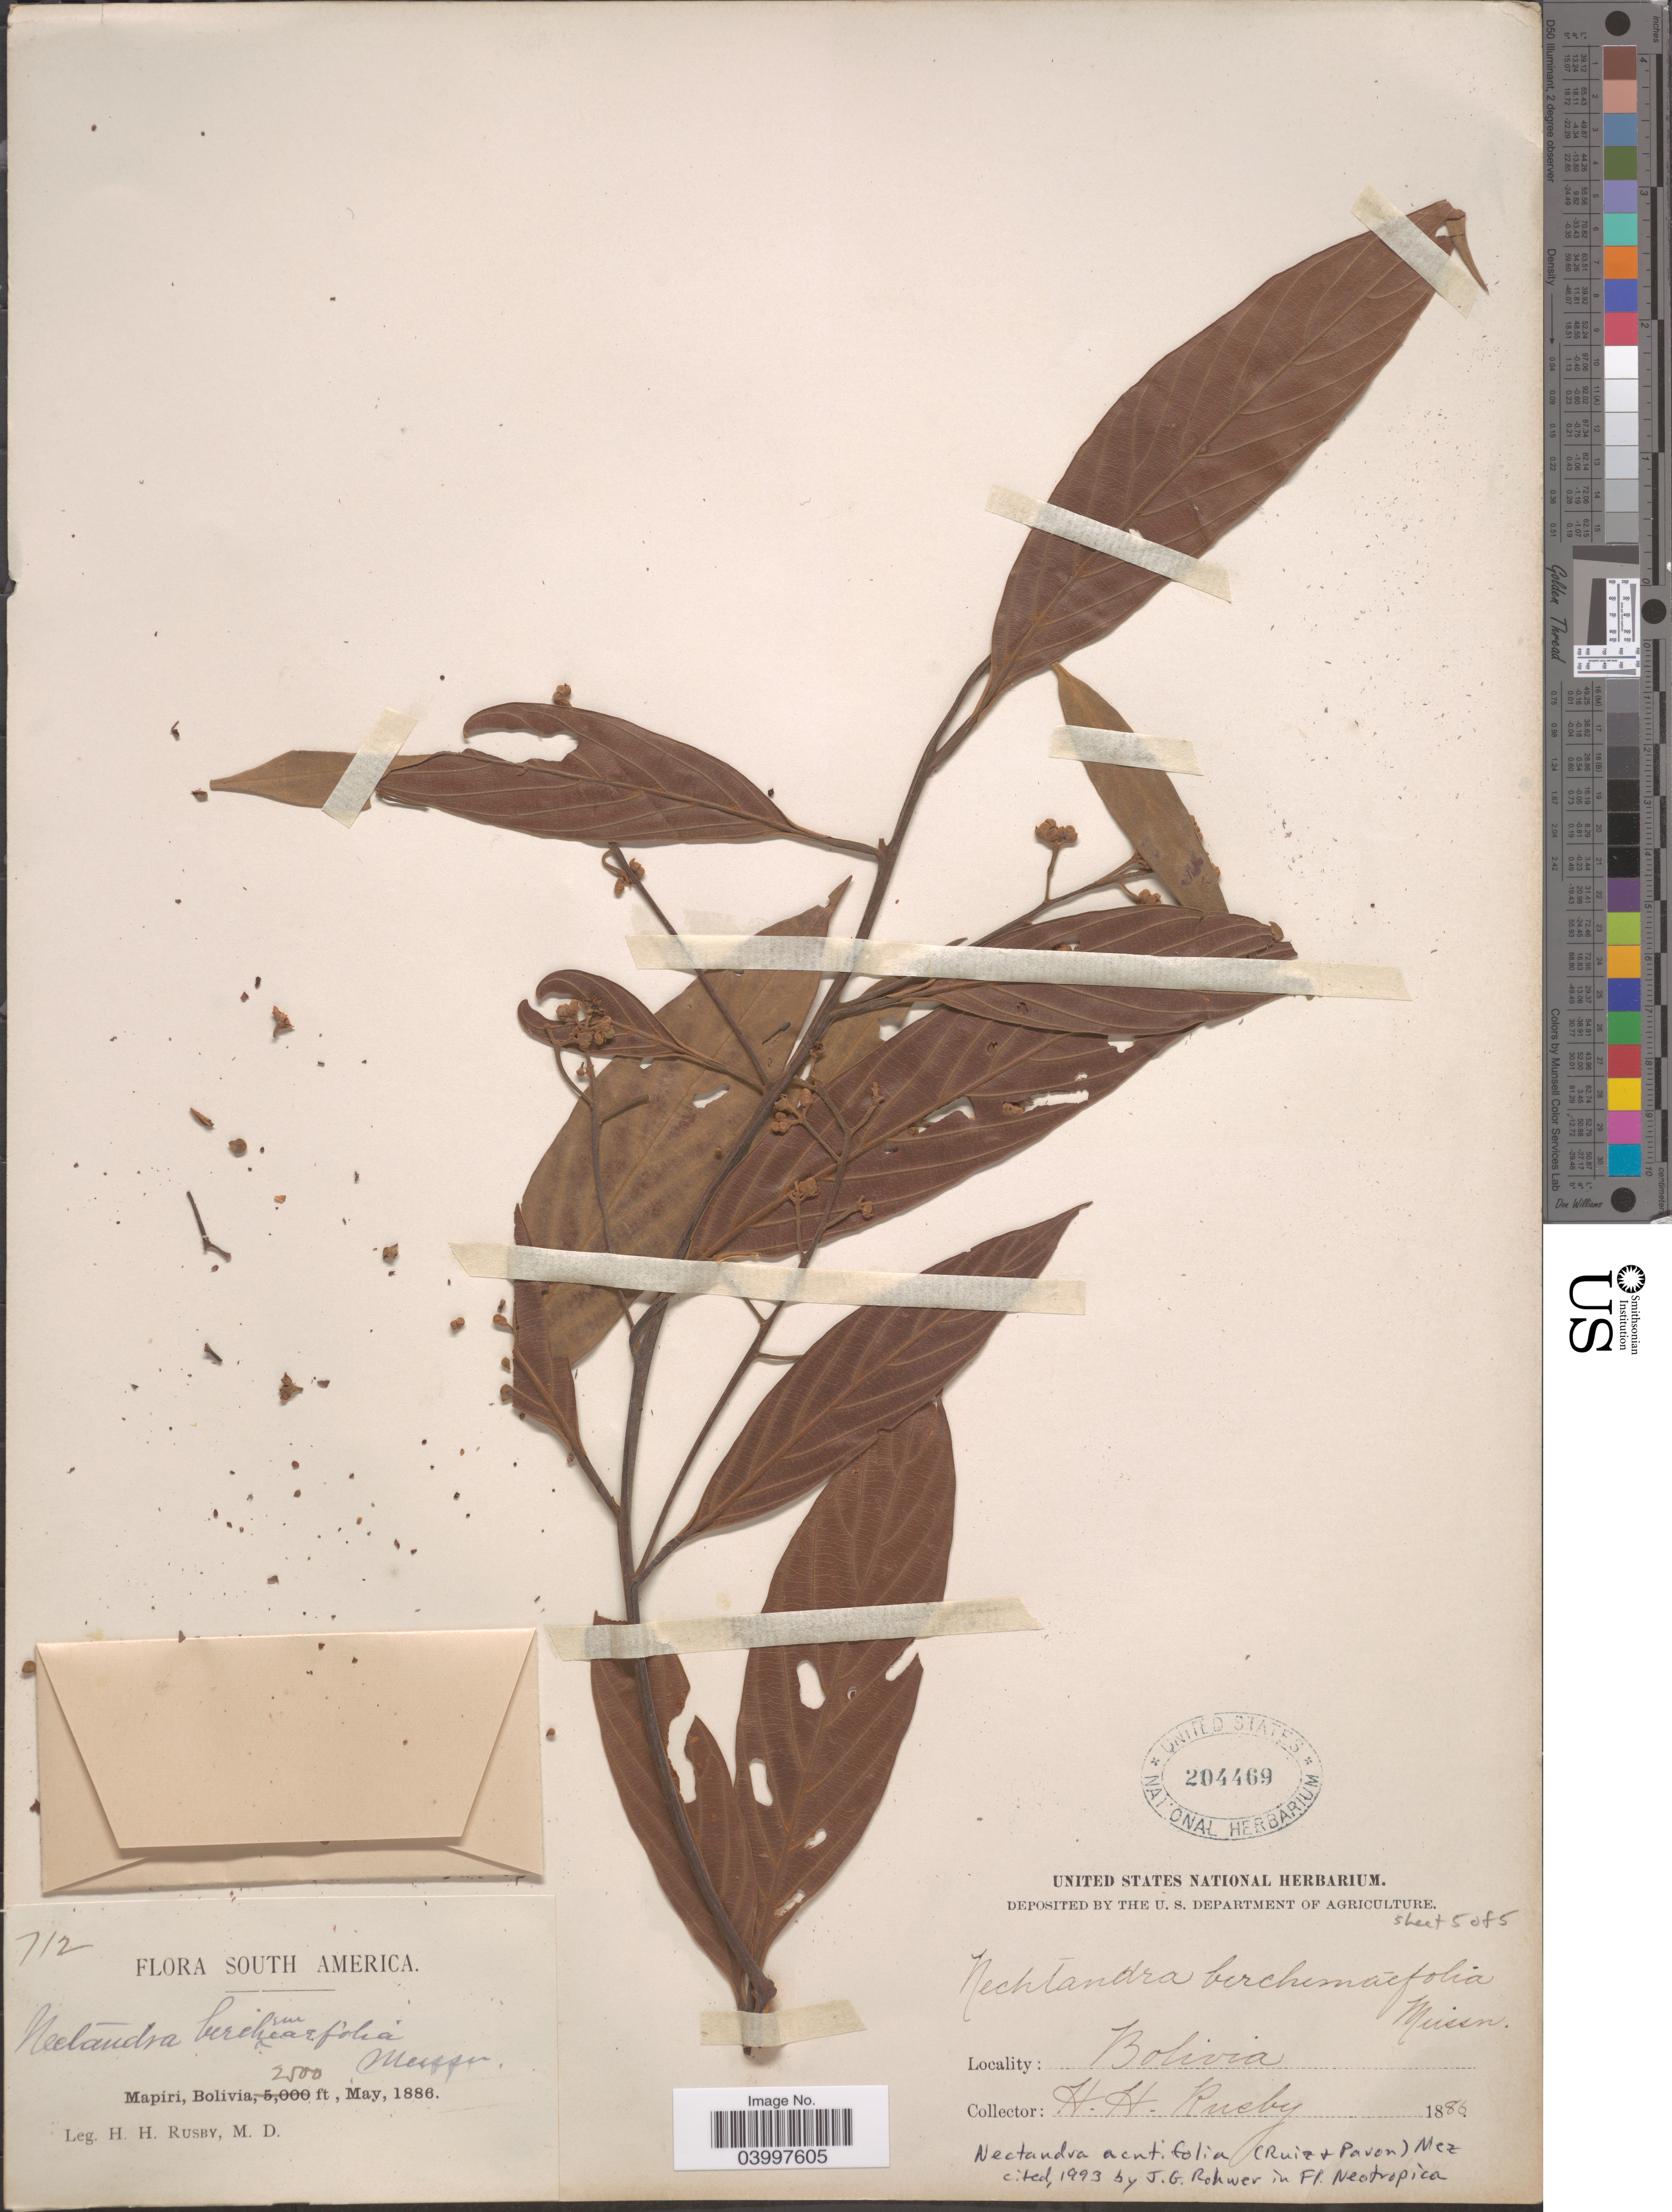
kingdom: Plantae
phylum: Tracheophyta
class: Magnoliopsida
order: Laurales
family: Lauraceae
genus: Nectandra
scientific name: Nectandra acutifolia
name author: (Ruiz & Pav.) Mez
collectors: H. H. Rusby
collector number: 712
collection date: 1886-05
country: Bolivia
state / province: La Páz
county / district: Larecaja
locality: Mapiri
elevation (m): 762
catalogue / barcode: US 204469